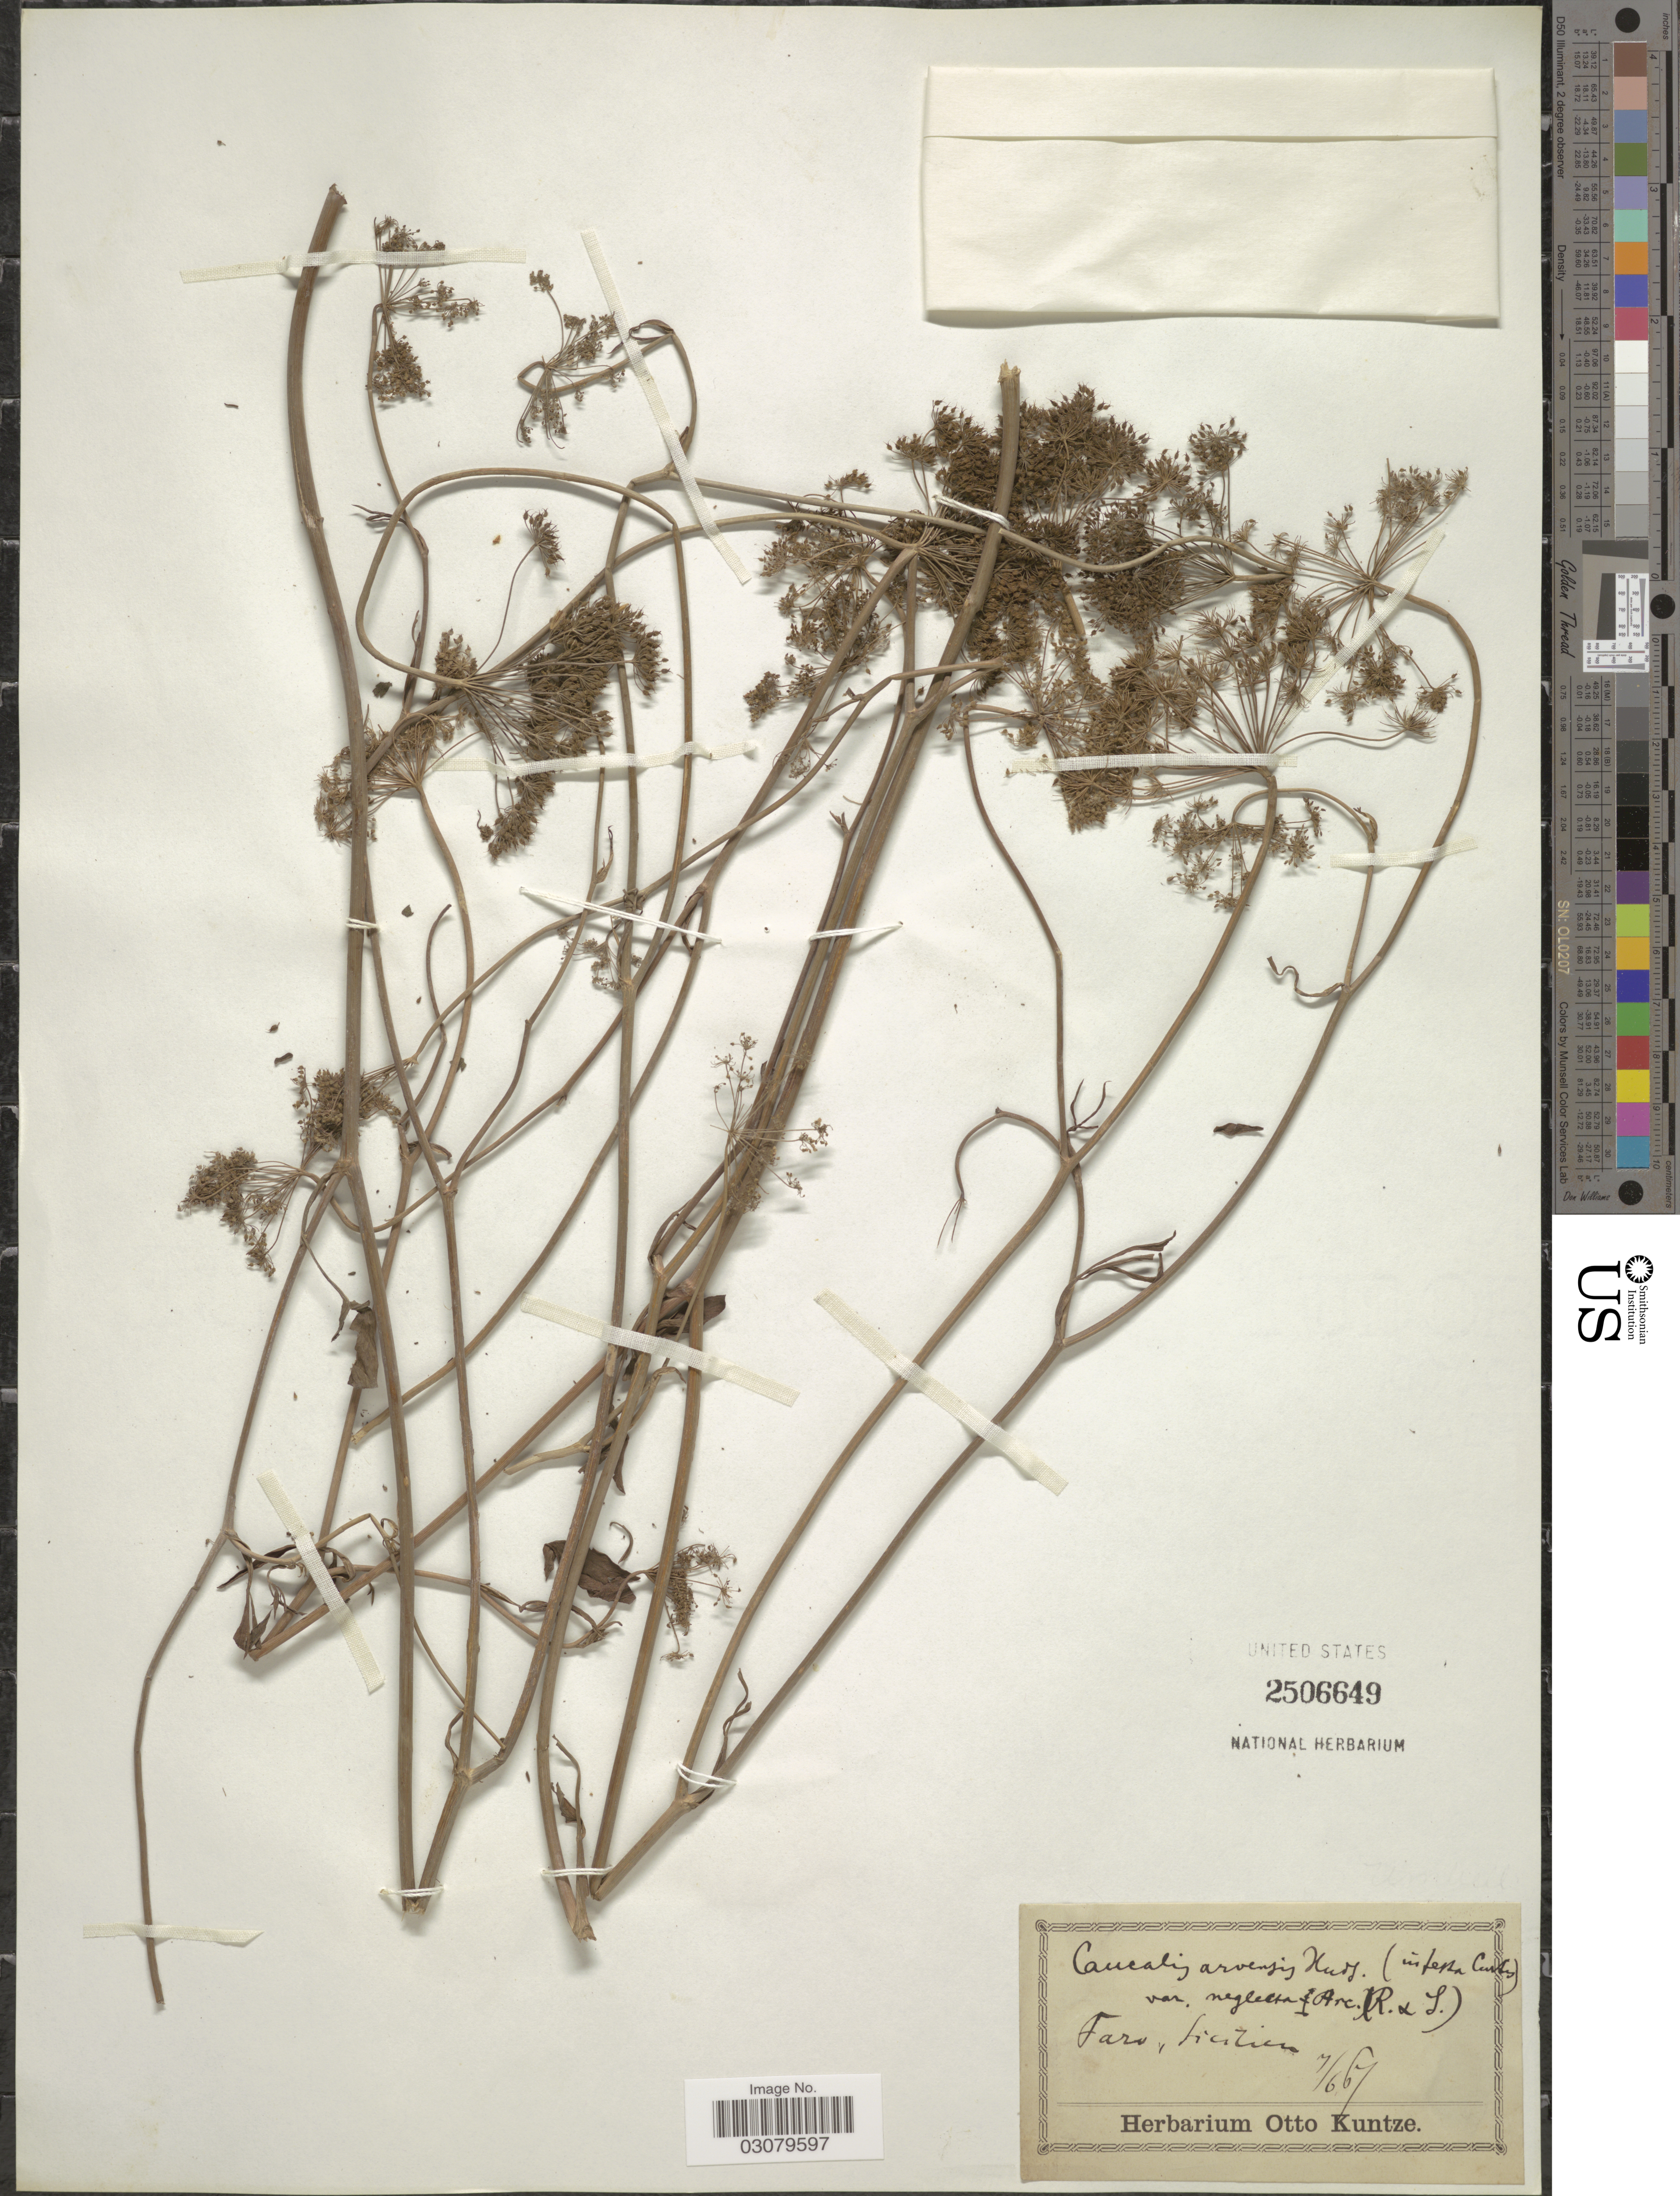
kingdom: Plantae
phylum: Tracheophyta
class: Magnoliopsida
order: Apiales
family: Apiaceae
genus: Caucalis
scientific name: Caucalis arvensis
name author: Huds.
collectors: ex herb. Otto Kuntze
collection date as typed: Transcribed d/m/y: 7/6/67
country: Italy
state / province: Siciliana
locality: Faro, Sicilien.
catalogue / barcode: US 2506649